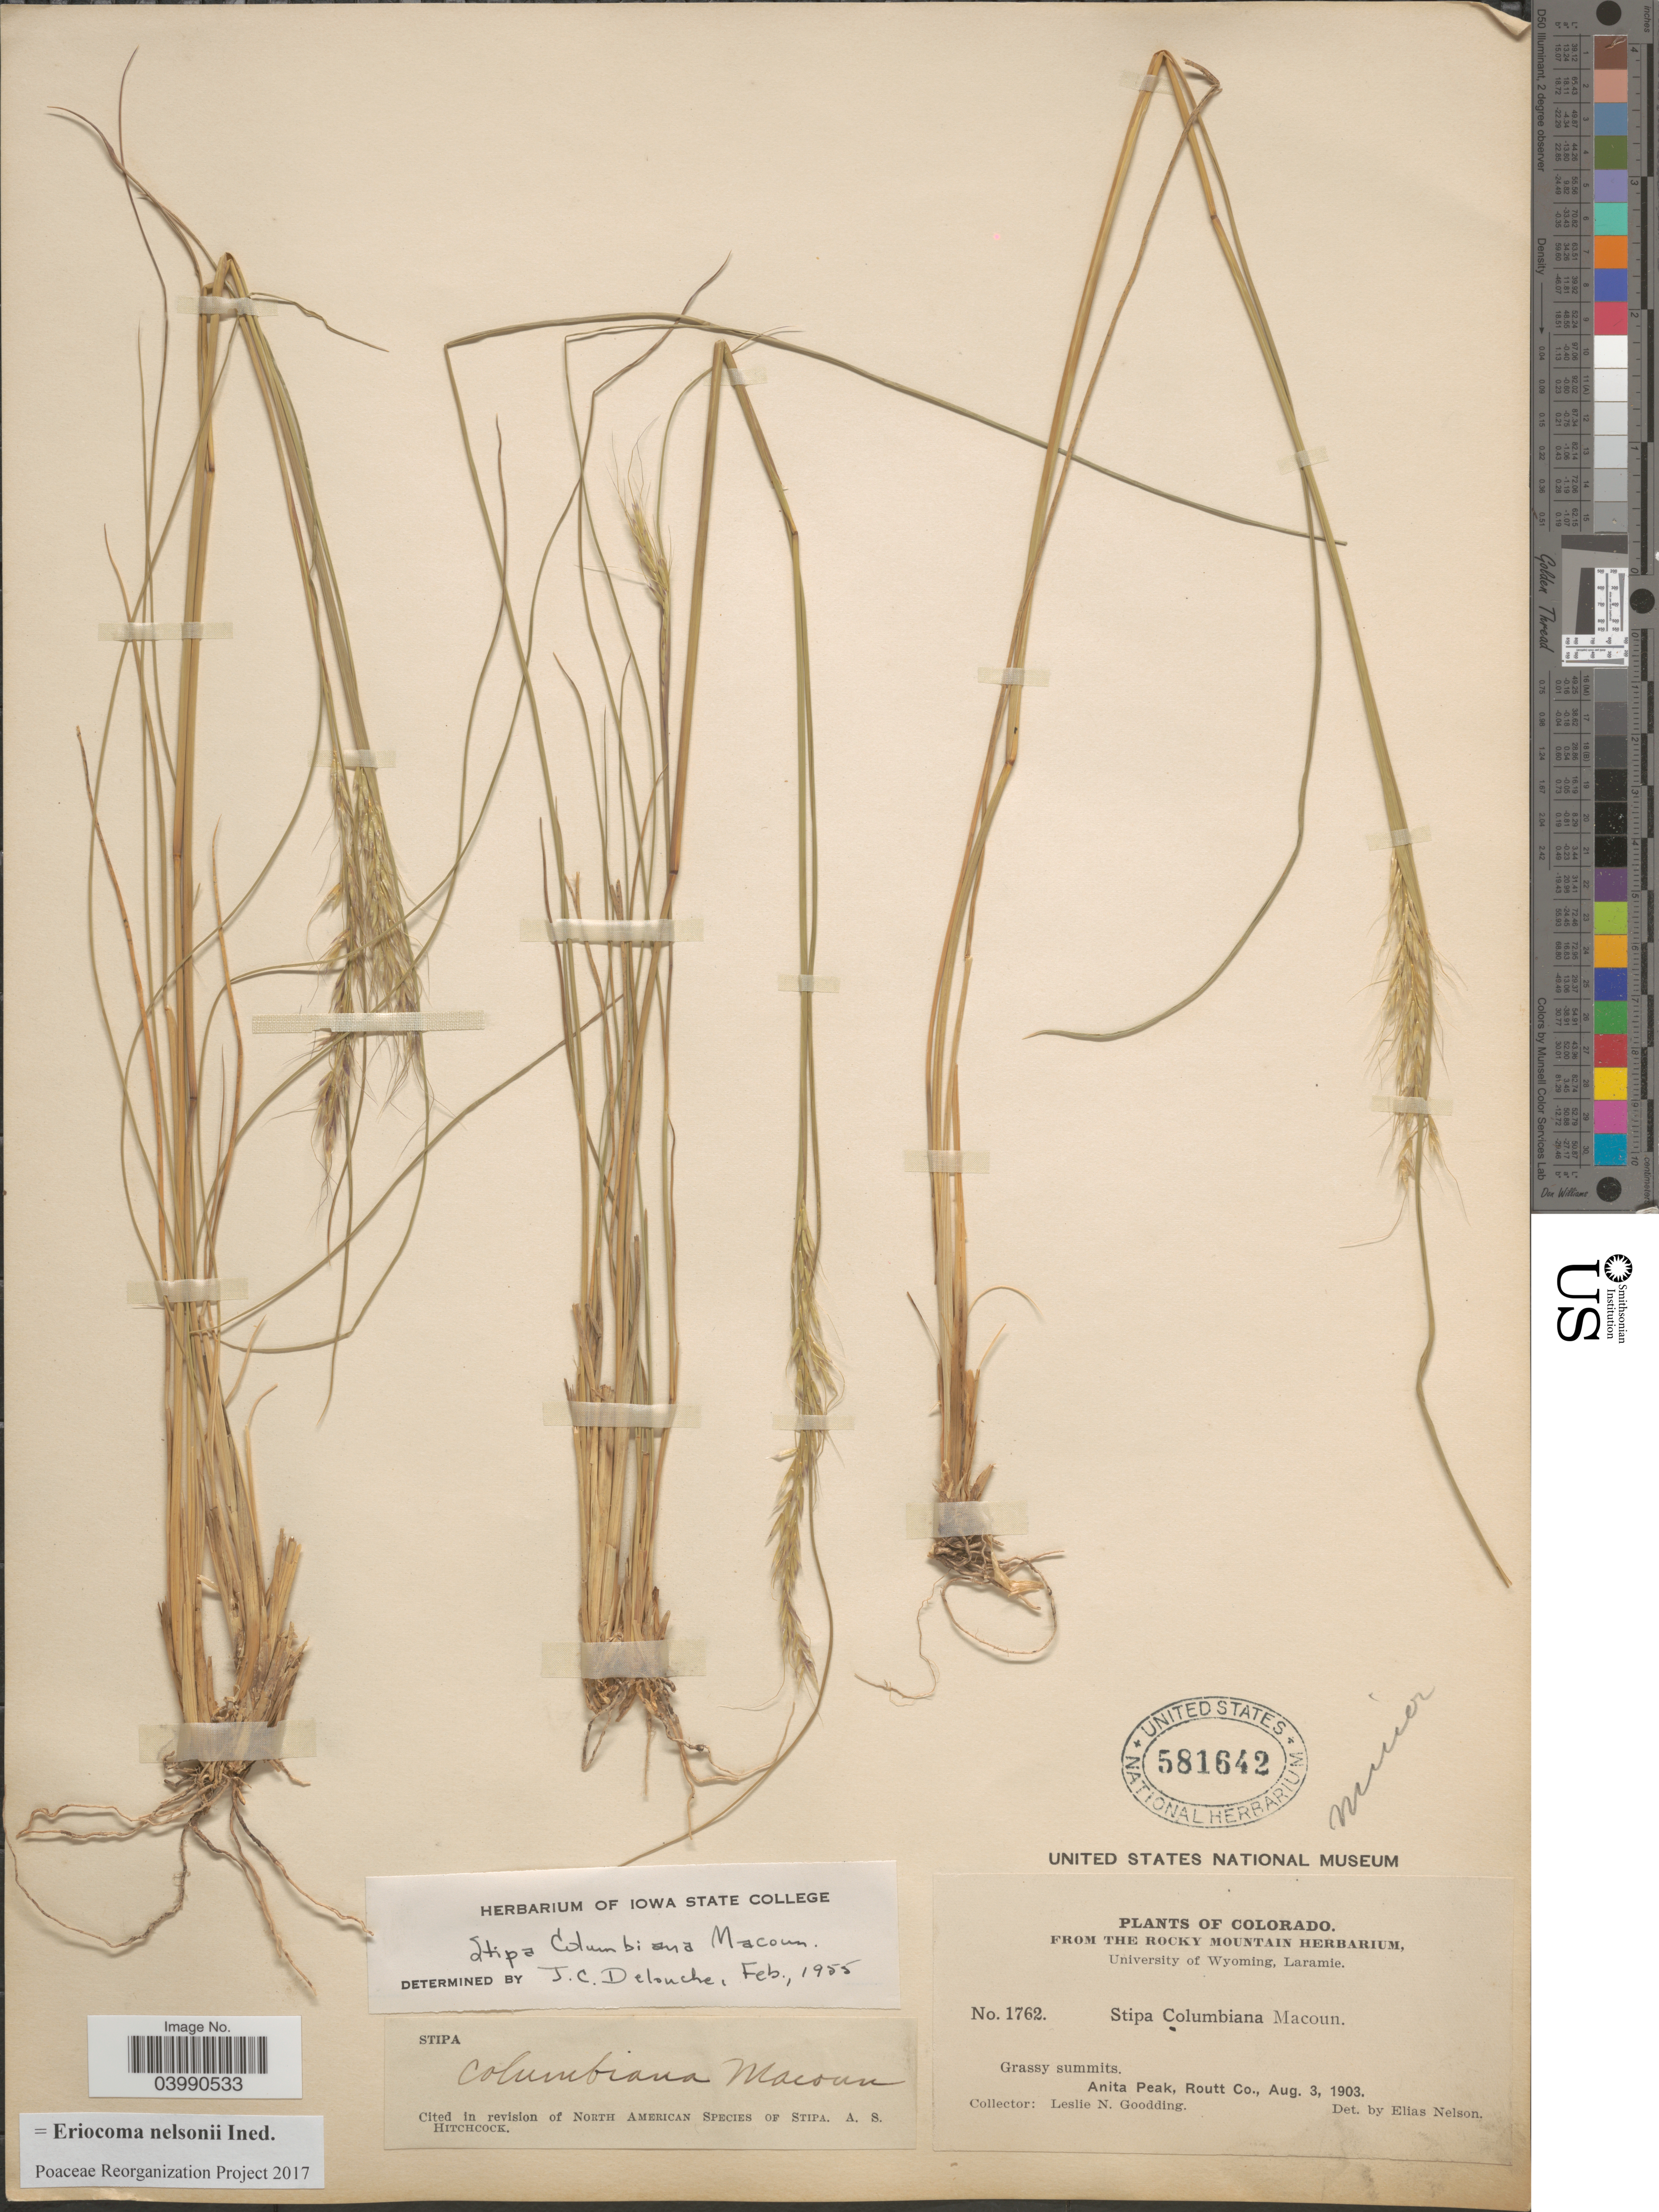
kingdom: Plantae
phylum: Tracheophyta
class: Liliopsida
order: Poales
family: Poaceae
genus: Eriocoma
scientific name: Eriocoma nelsonii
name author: (Scribn.) Romasch.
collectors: L. N. Goodding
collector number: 1762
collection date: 1903-08-03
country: United States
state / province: Colorado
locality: Anita Peak, Routt Co.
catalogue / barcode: US 581642